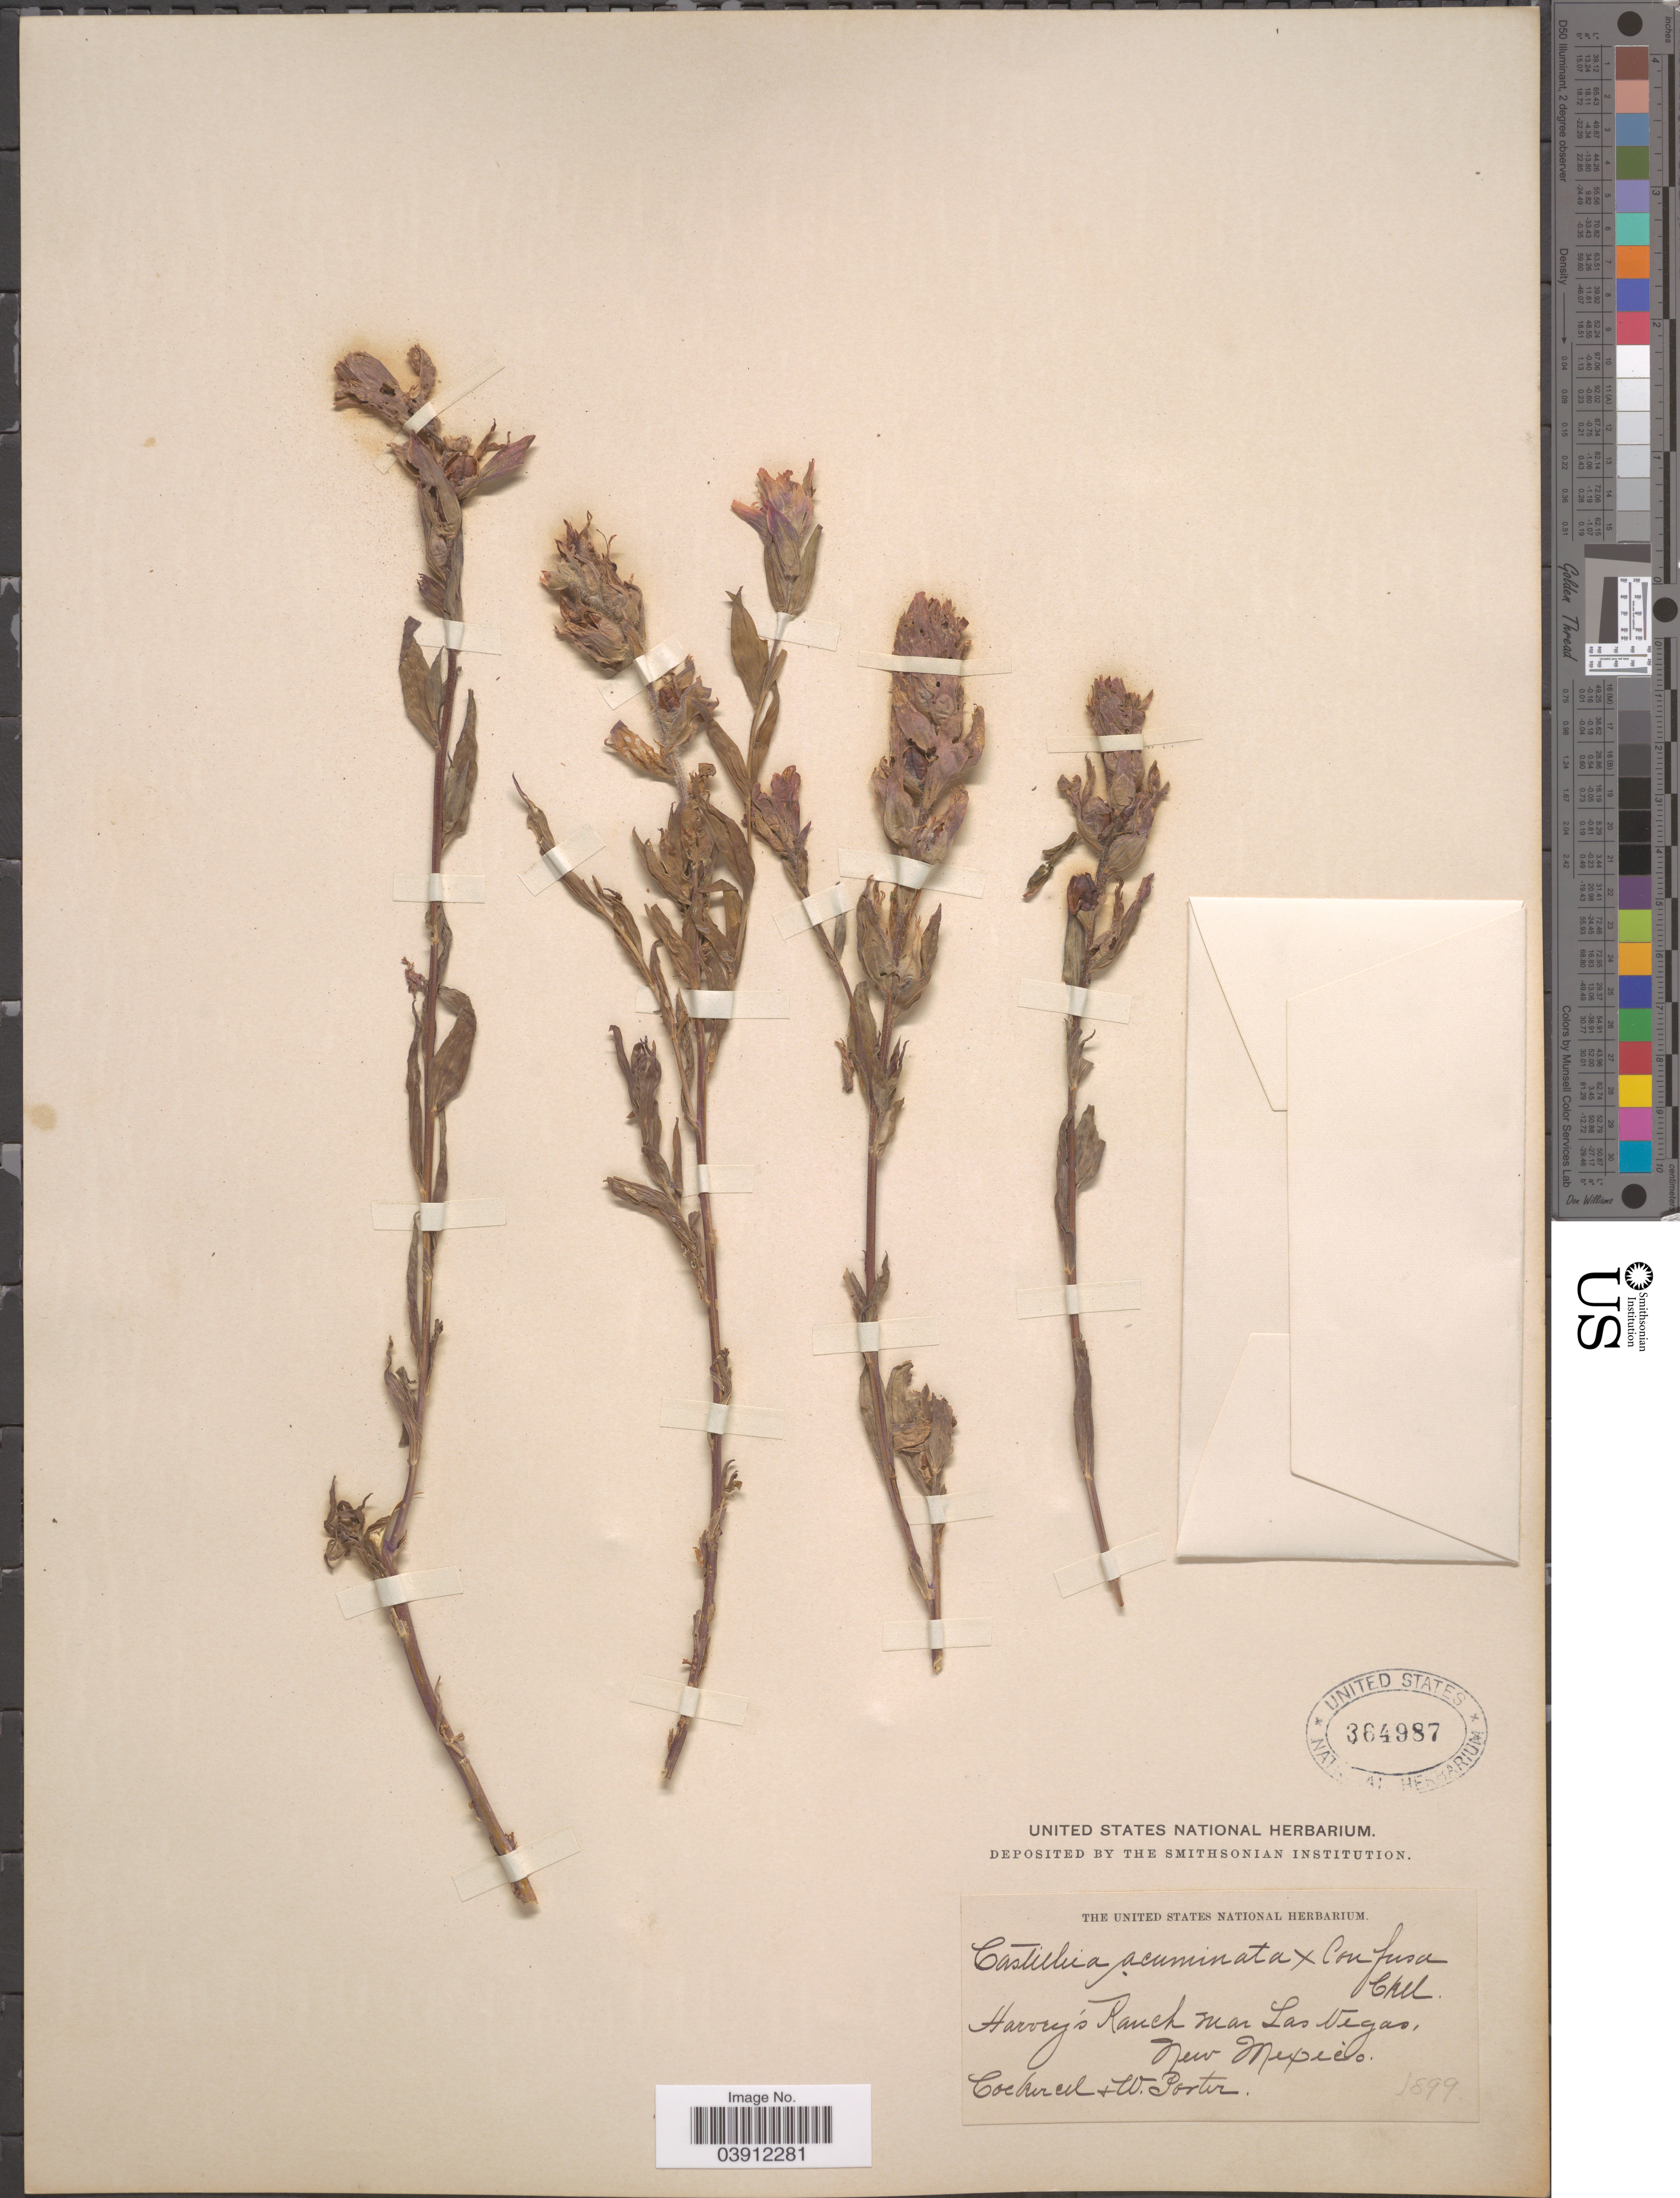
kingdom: Plantae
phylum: Tracheophyta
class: Magnoliopsida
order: Lamiales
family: Orobanchaceae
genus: Castilleja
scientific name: Castilleja inconstans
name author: Standl.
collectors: C. L. Porter & W. Porter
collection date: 1899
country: United States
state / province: New Mexico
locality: Harvey's Ranch near Las Vegas.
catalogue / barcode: US 364987